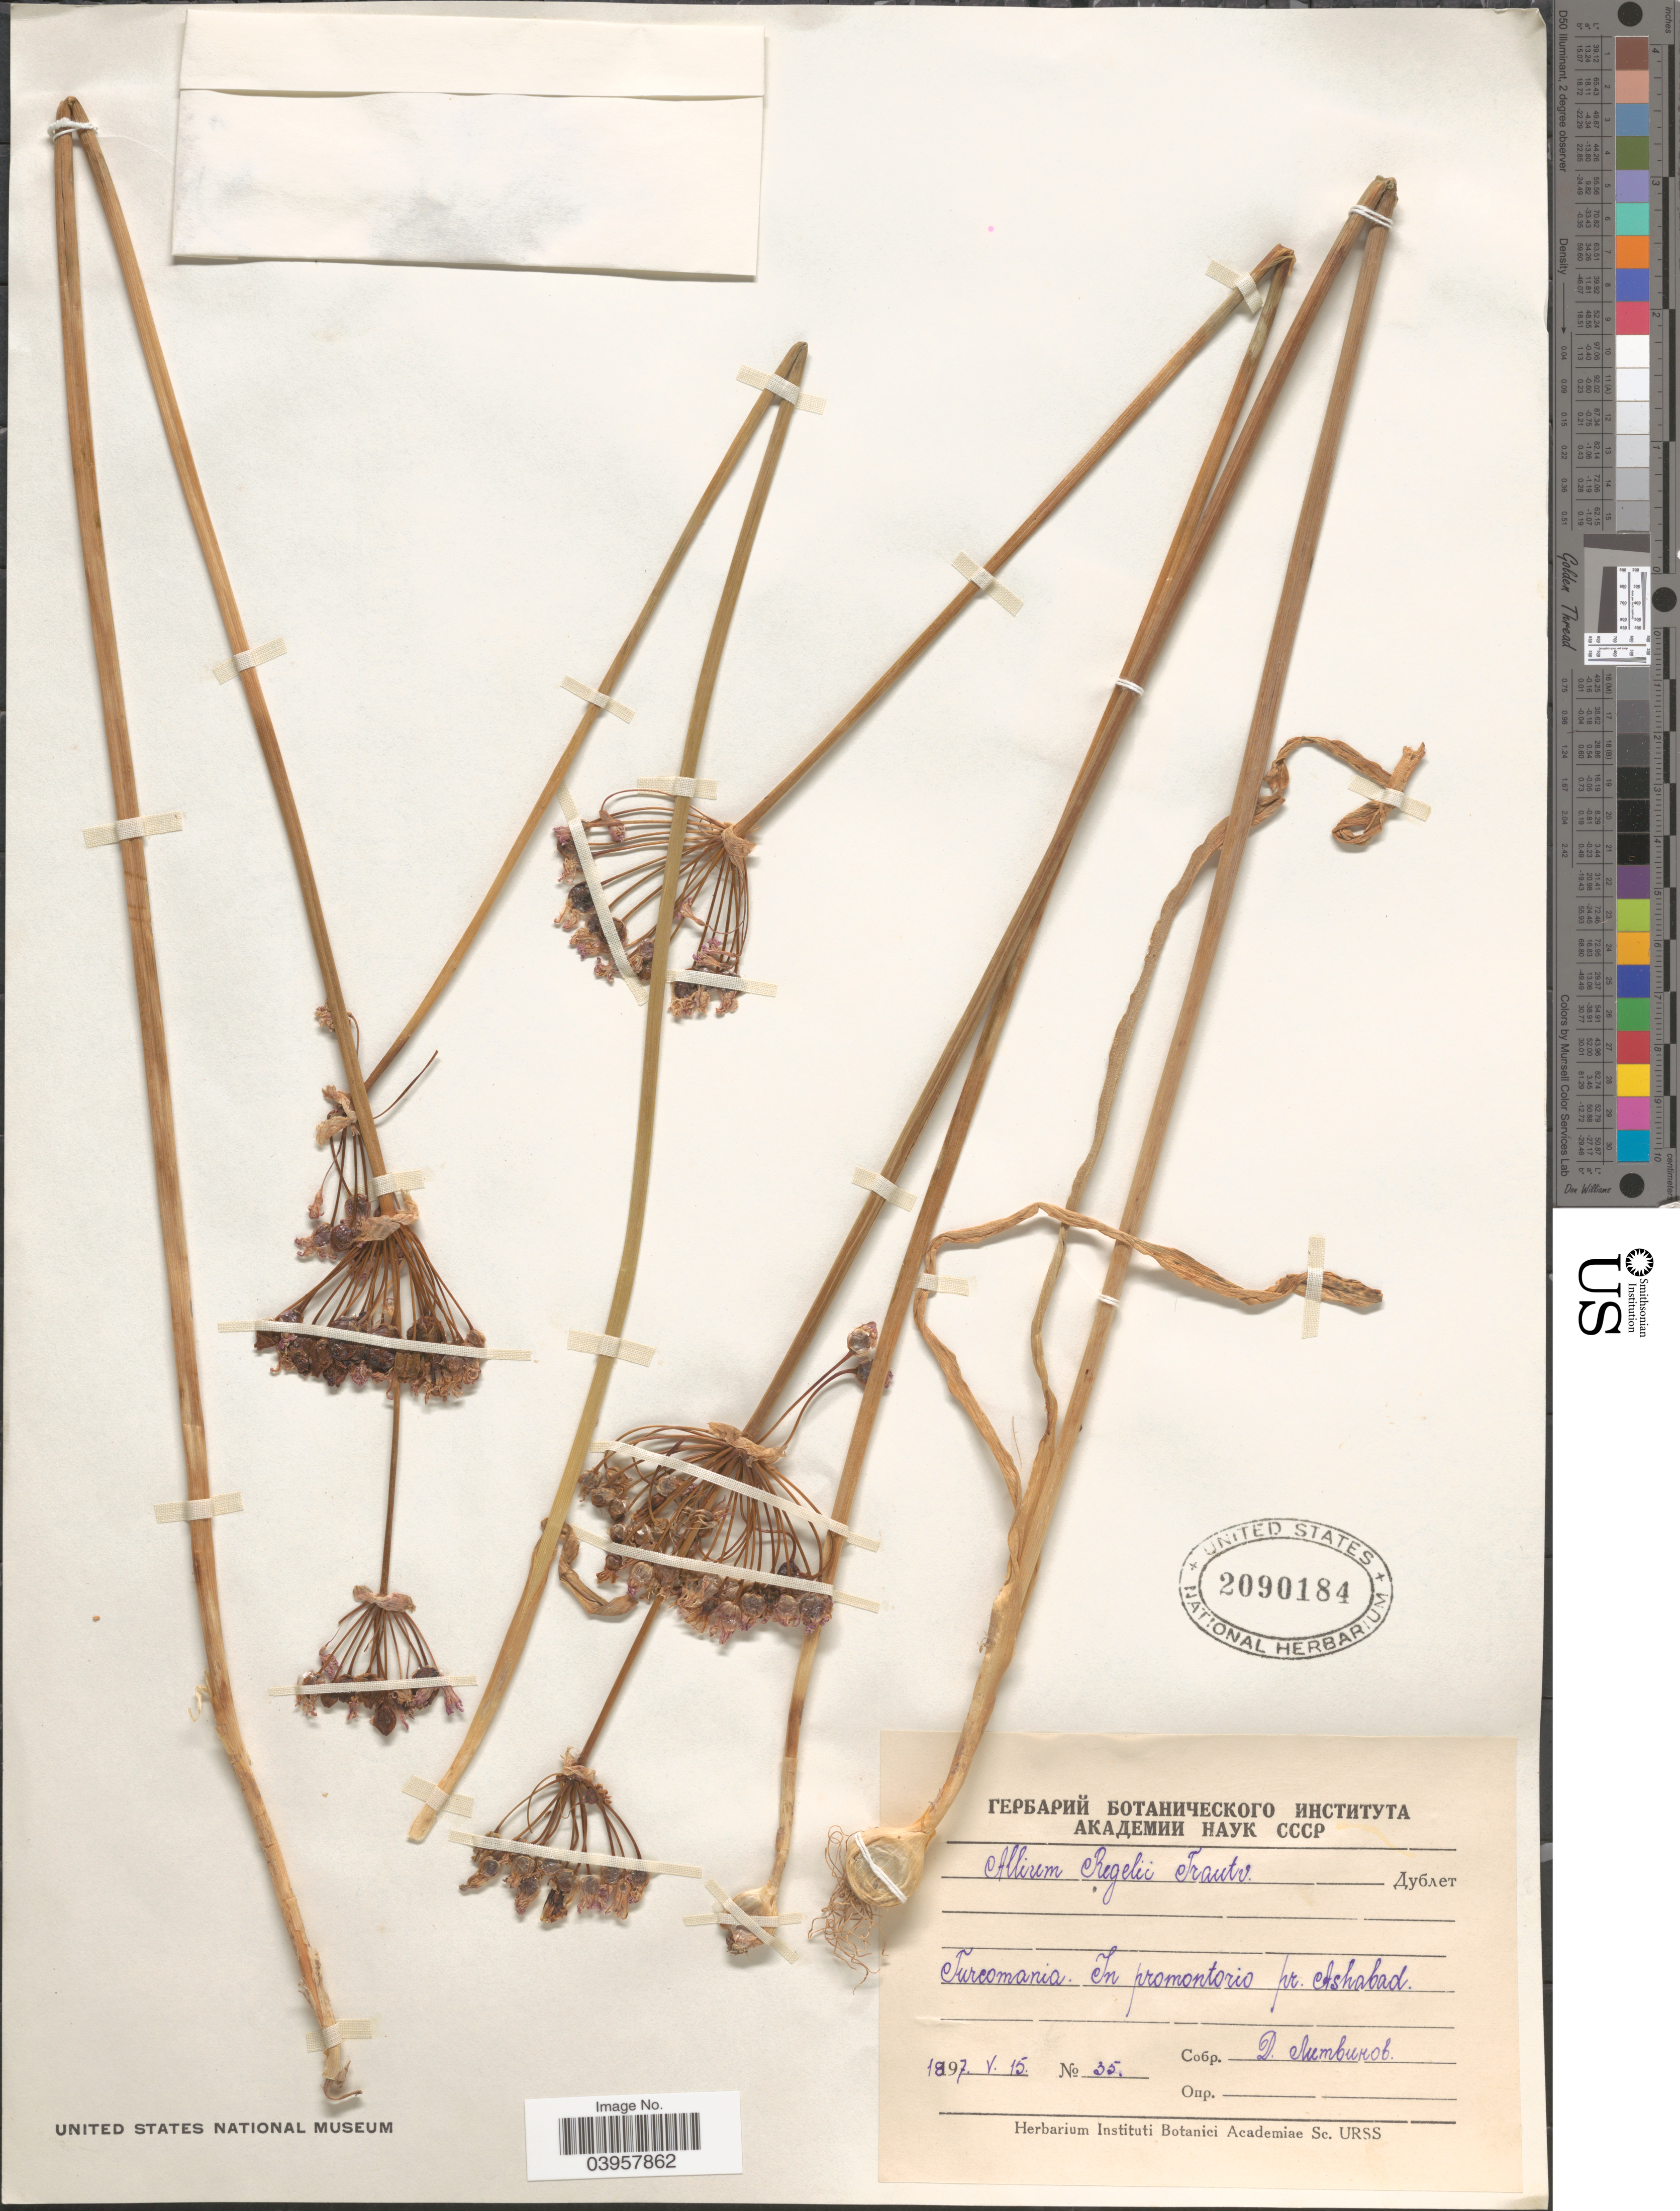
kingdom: Plantae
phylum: Tracheophyta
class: Liliopsida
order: Asparagales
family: Amaryllidaceae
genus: Allium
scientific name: Allium regelii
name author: Trautv.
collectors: D. Litvinov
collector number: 35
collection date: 1897-05-15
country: Turkmenistan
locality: Turcomania. In promontorio pr. Ashabad.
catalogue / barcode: US 2090184